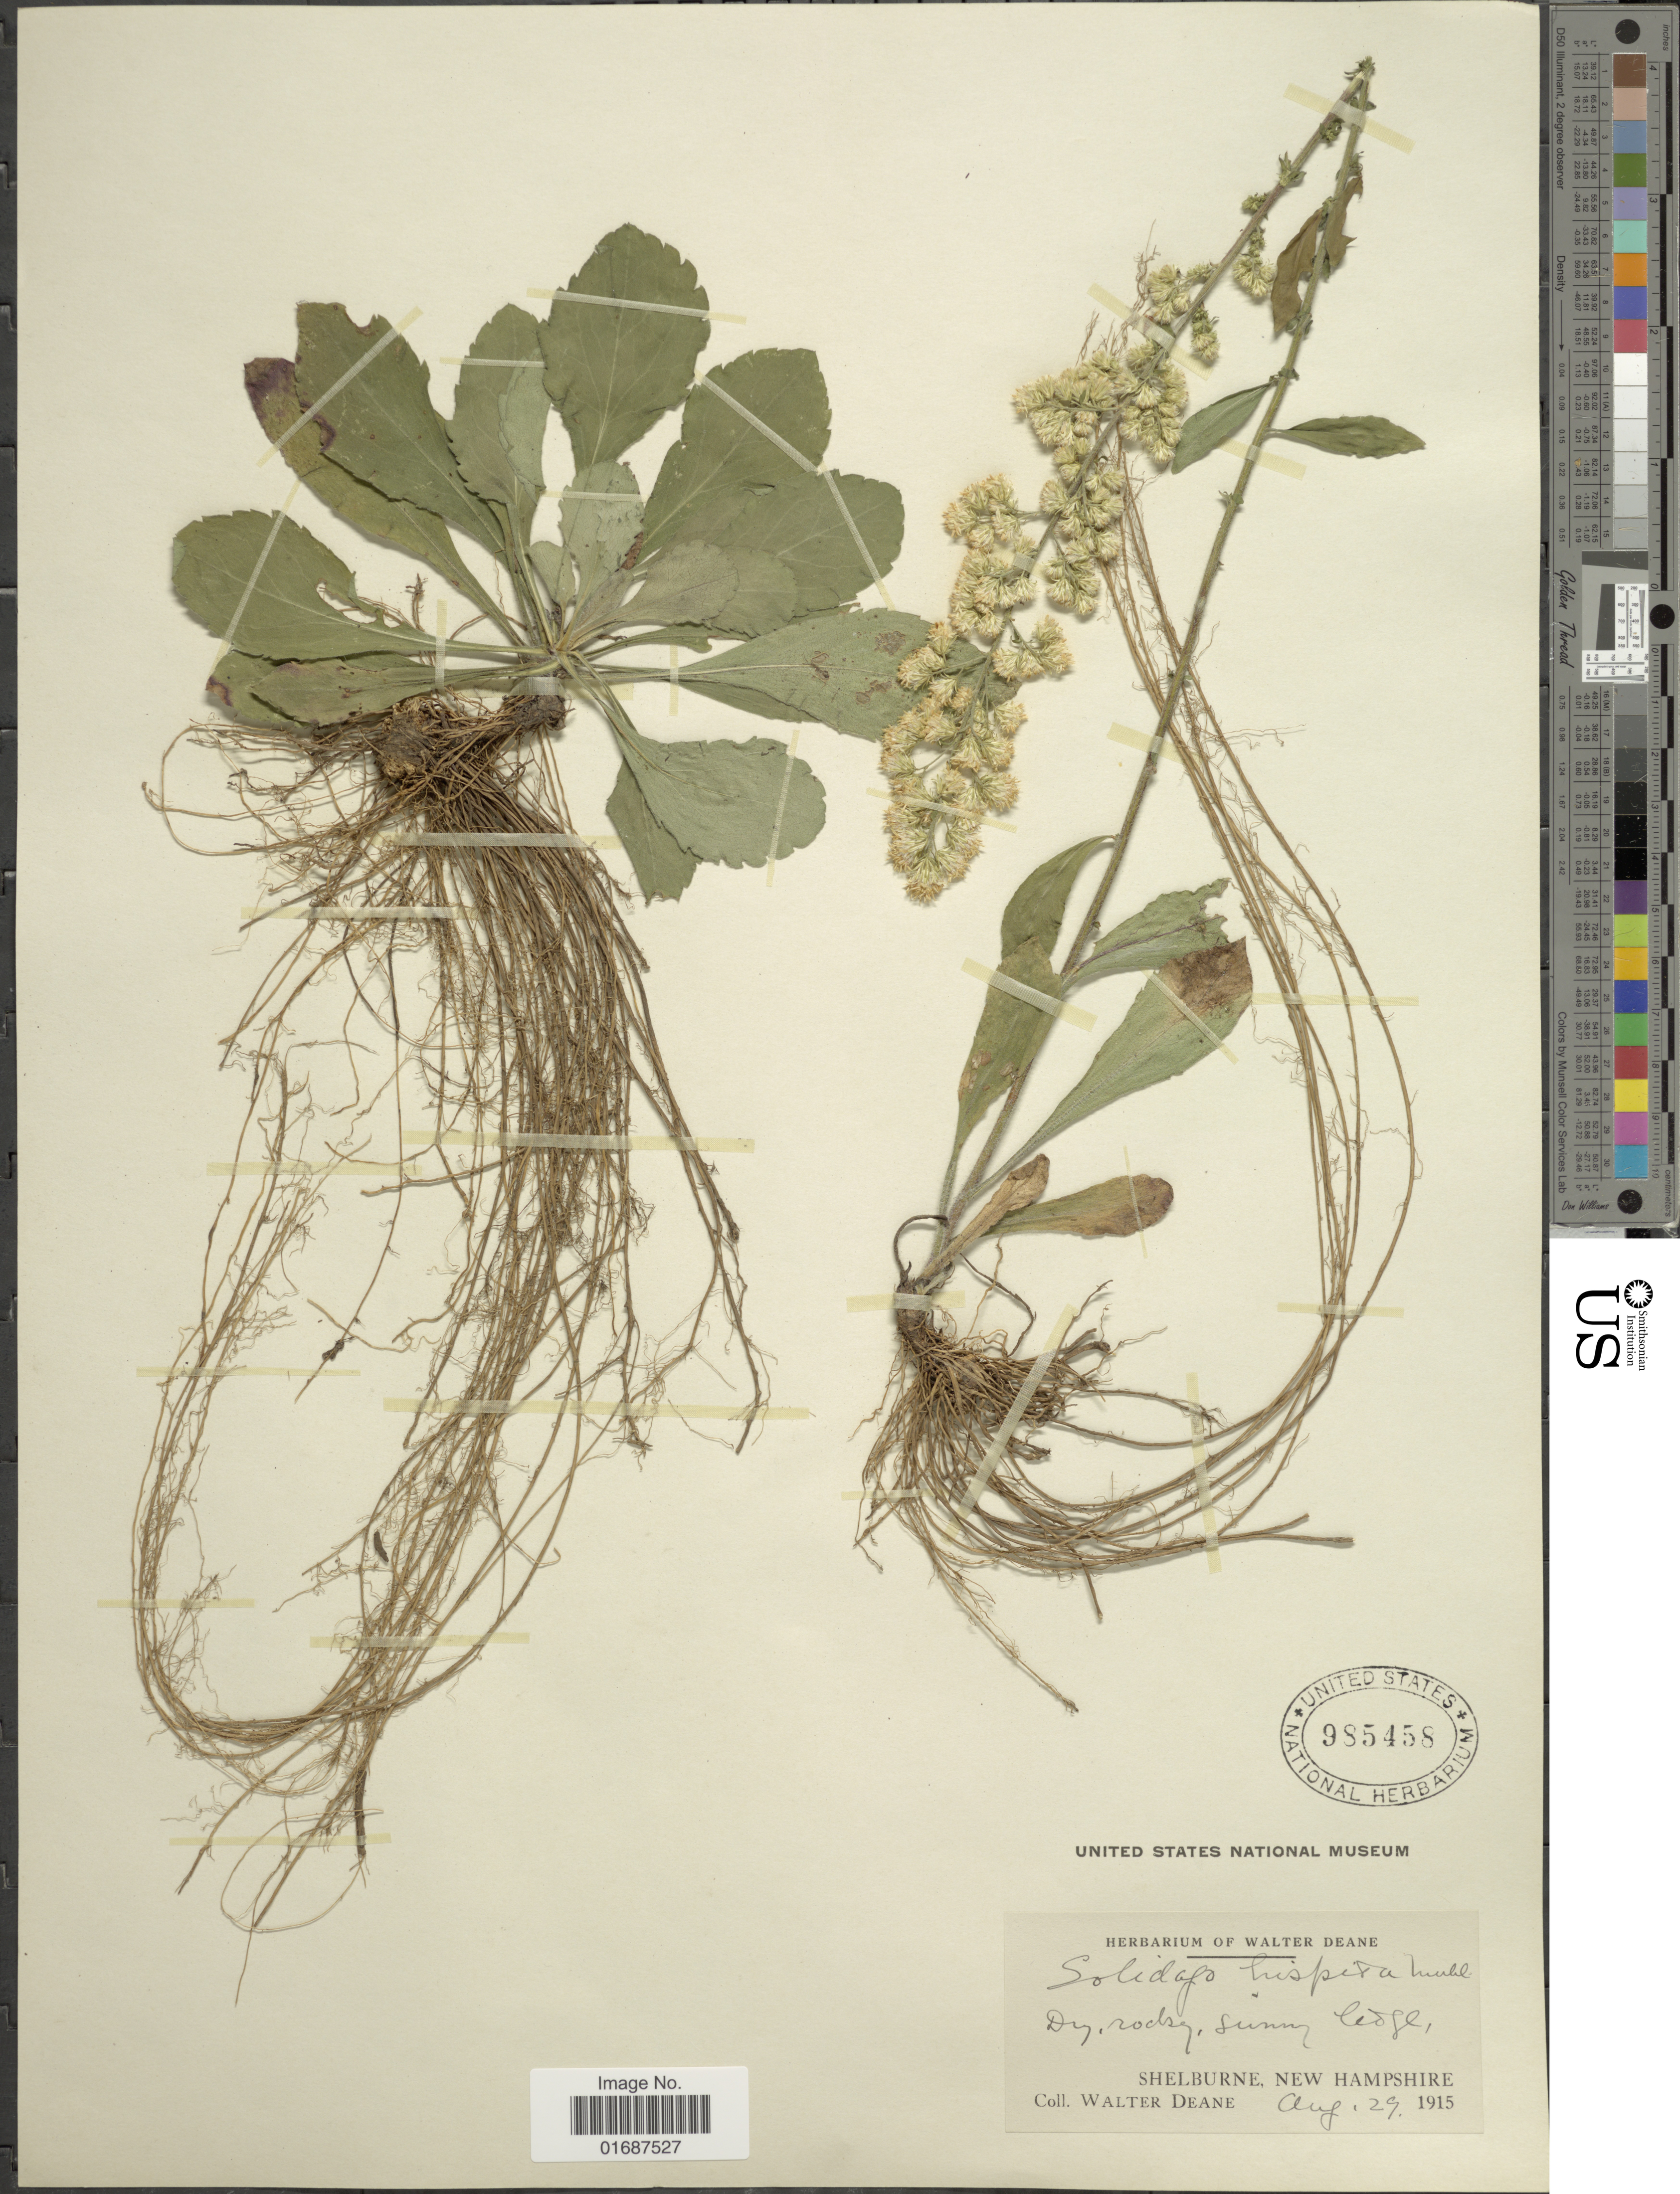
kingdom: Plantae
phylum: Tracheophyta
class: Magnoliopsida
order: Asterales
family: Asteraceae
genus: Solidago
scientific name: Solidago hispida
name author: Muhl. ex Willd.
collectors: W. Deane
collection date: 1915-08-29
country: United States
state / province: New Hampshire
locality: Shelburne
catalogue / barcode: US 985458